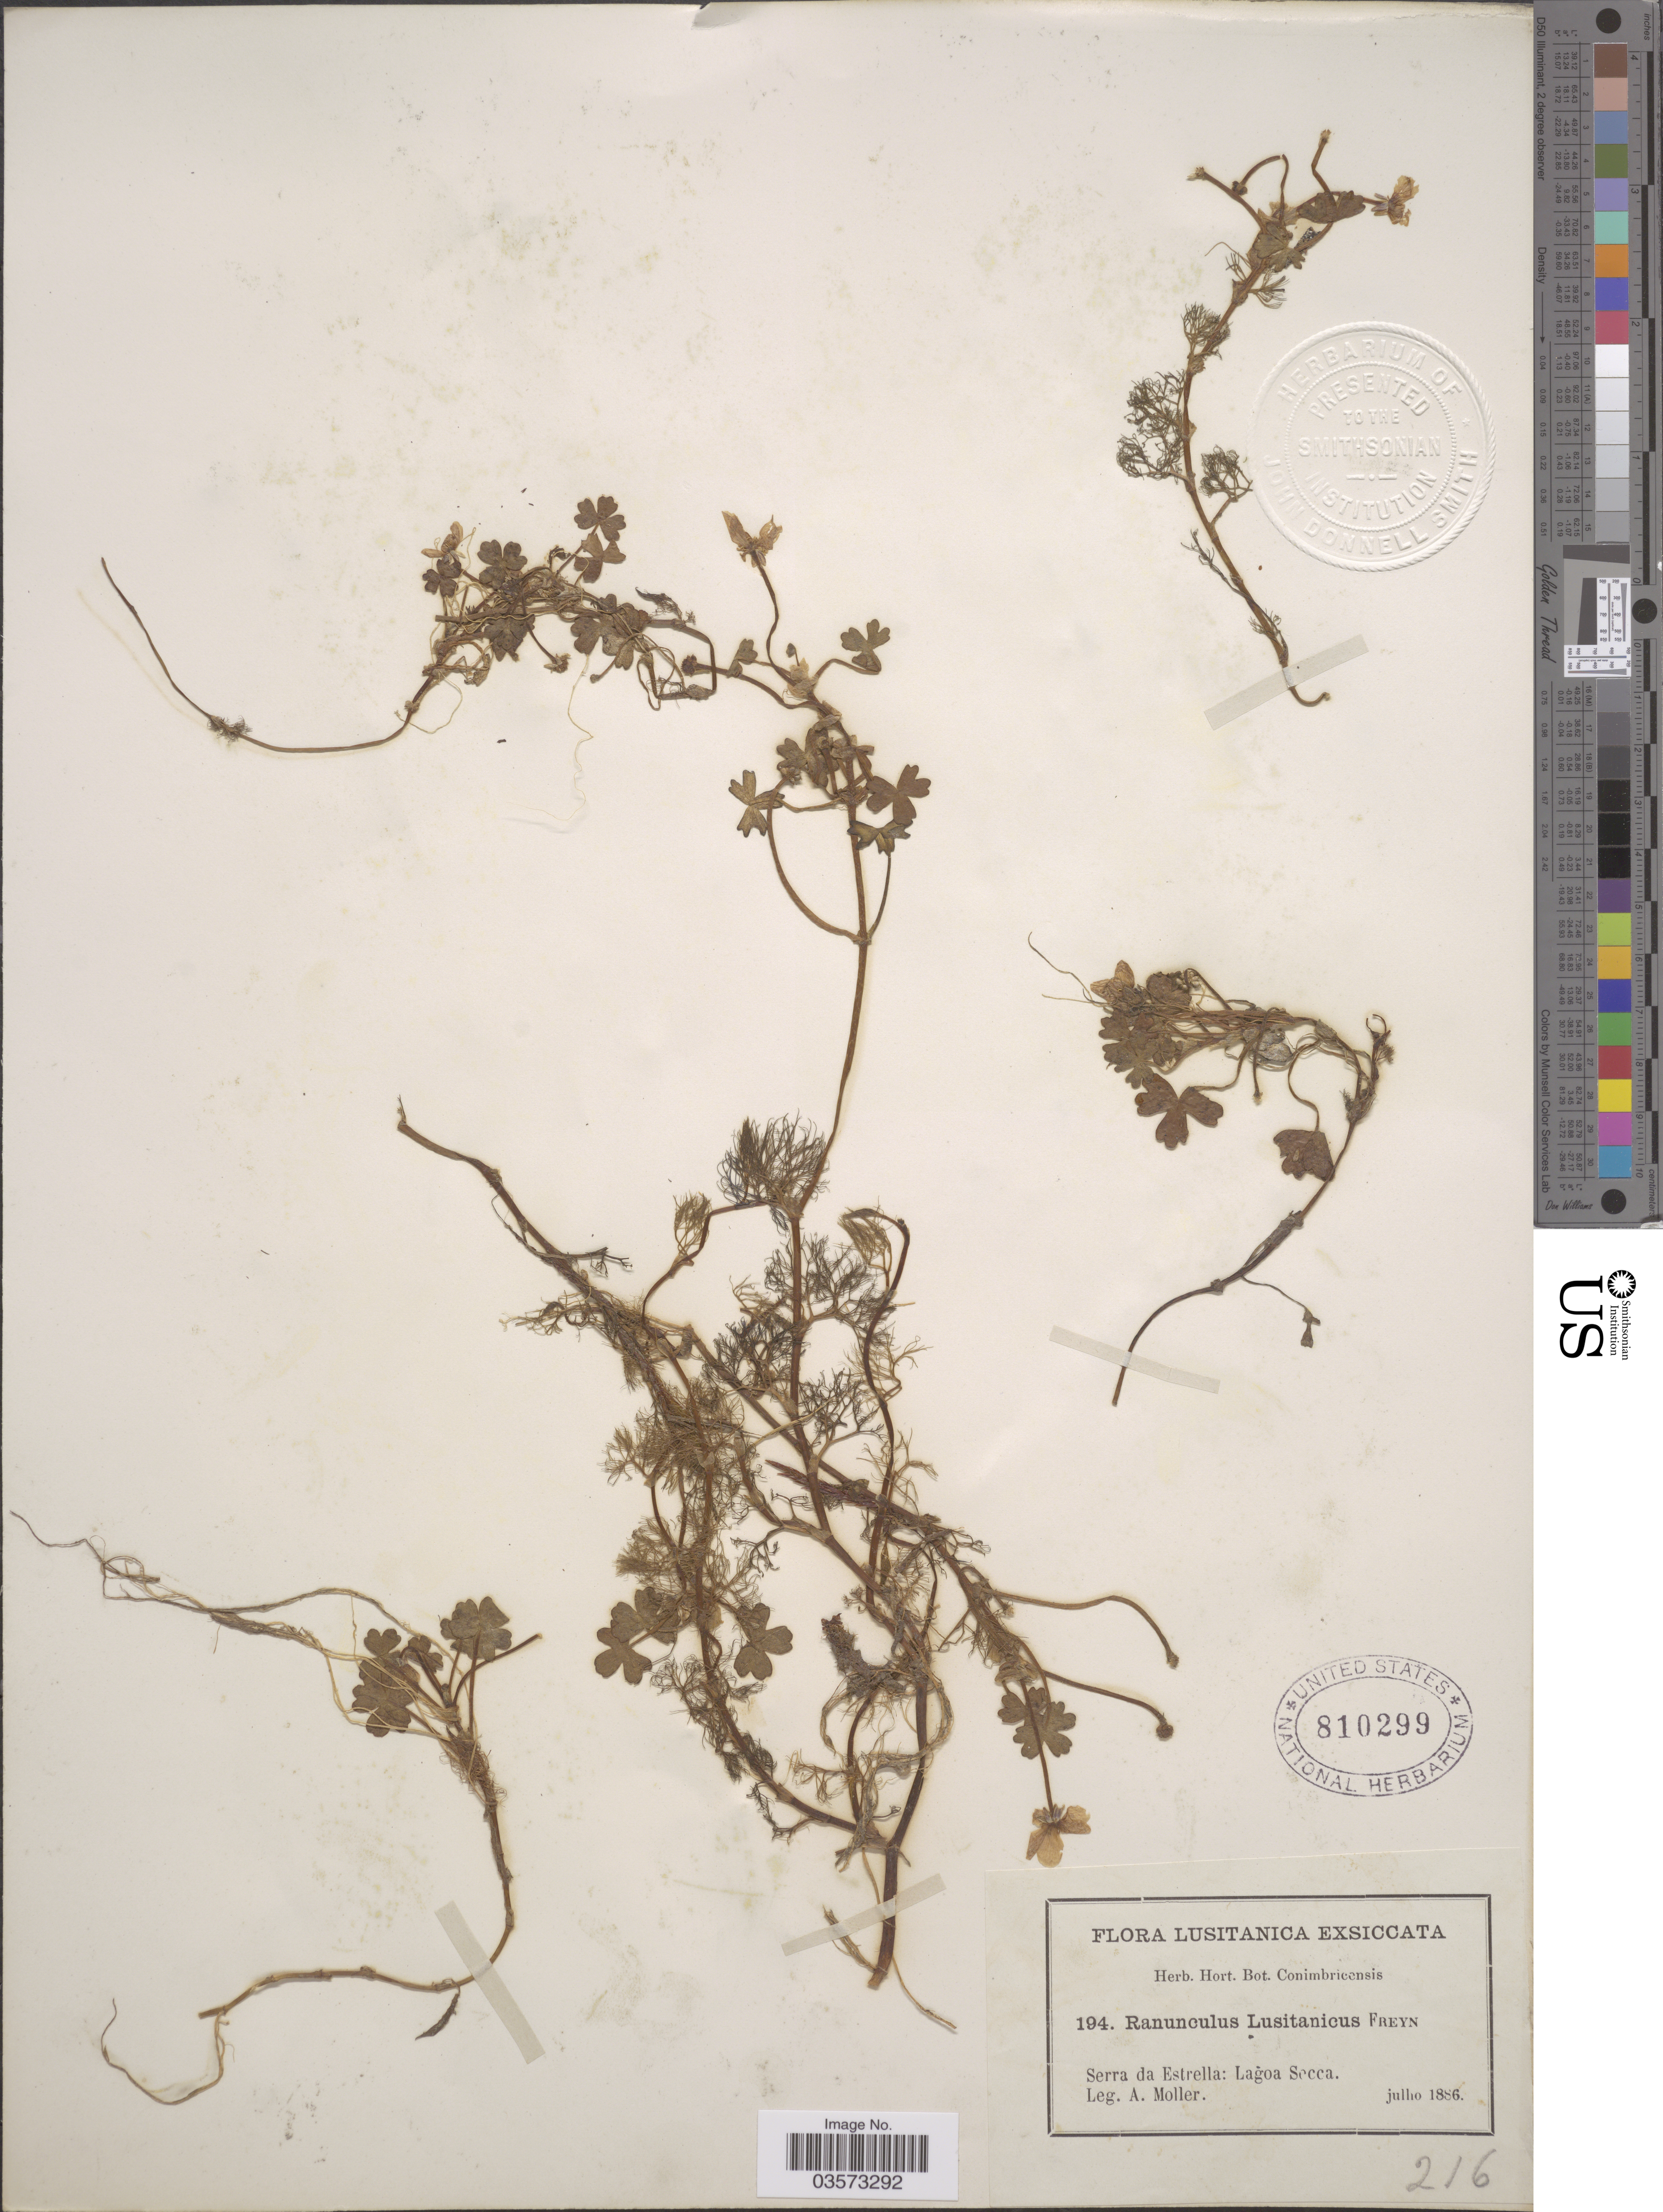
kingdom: Plantae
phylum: Tracheophyta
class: Magnoliopsida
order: Ranunculales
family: Ranunculaceae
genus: Ranunculus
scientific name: Ranunculus ololeucos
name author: J. Lloyd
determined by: Strong, Mark T., (BOT), Smithsonian Institution - National Museum of Natural History (UNITED STATES)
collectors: A. Moller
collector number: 194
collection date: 1886-07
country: Portugal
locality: Lusitanica. Serra da Estrella: Lagoa Secca.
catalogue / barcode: US 810299